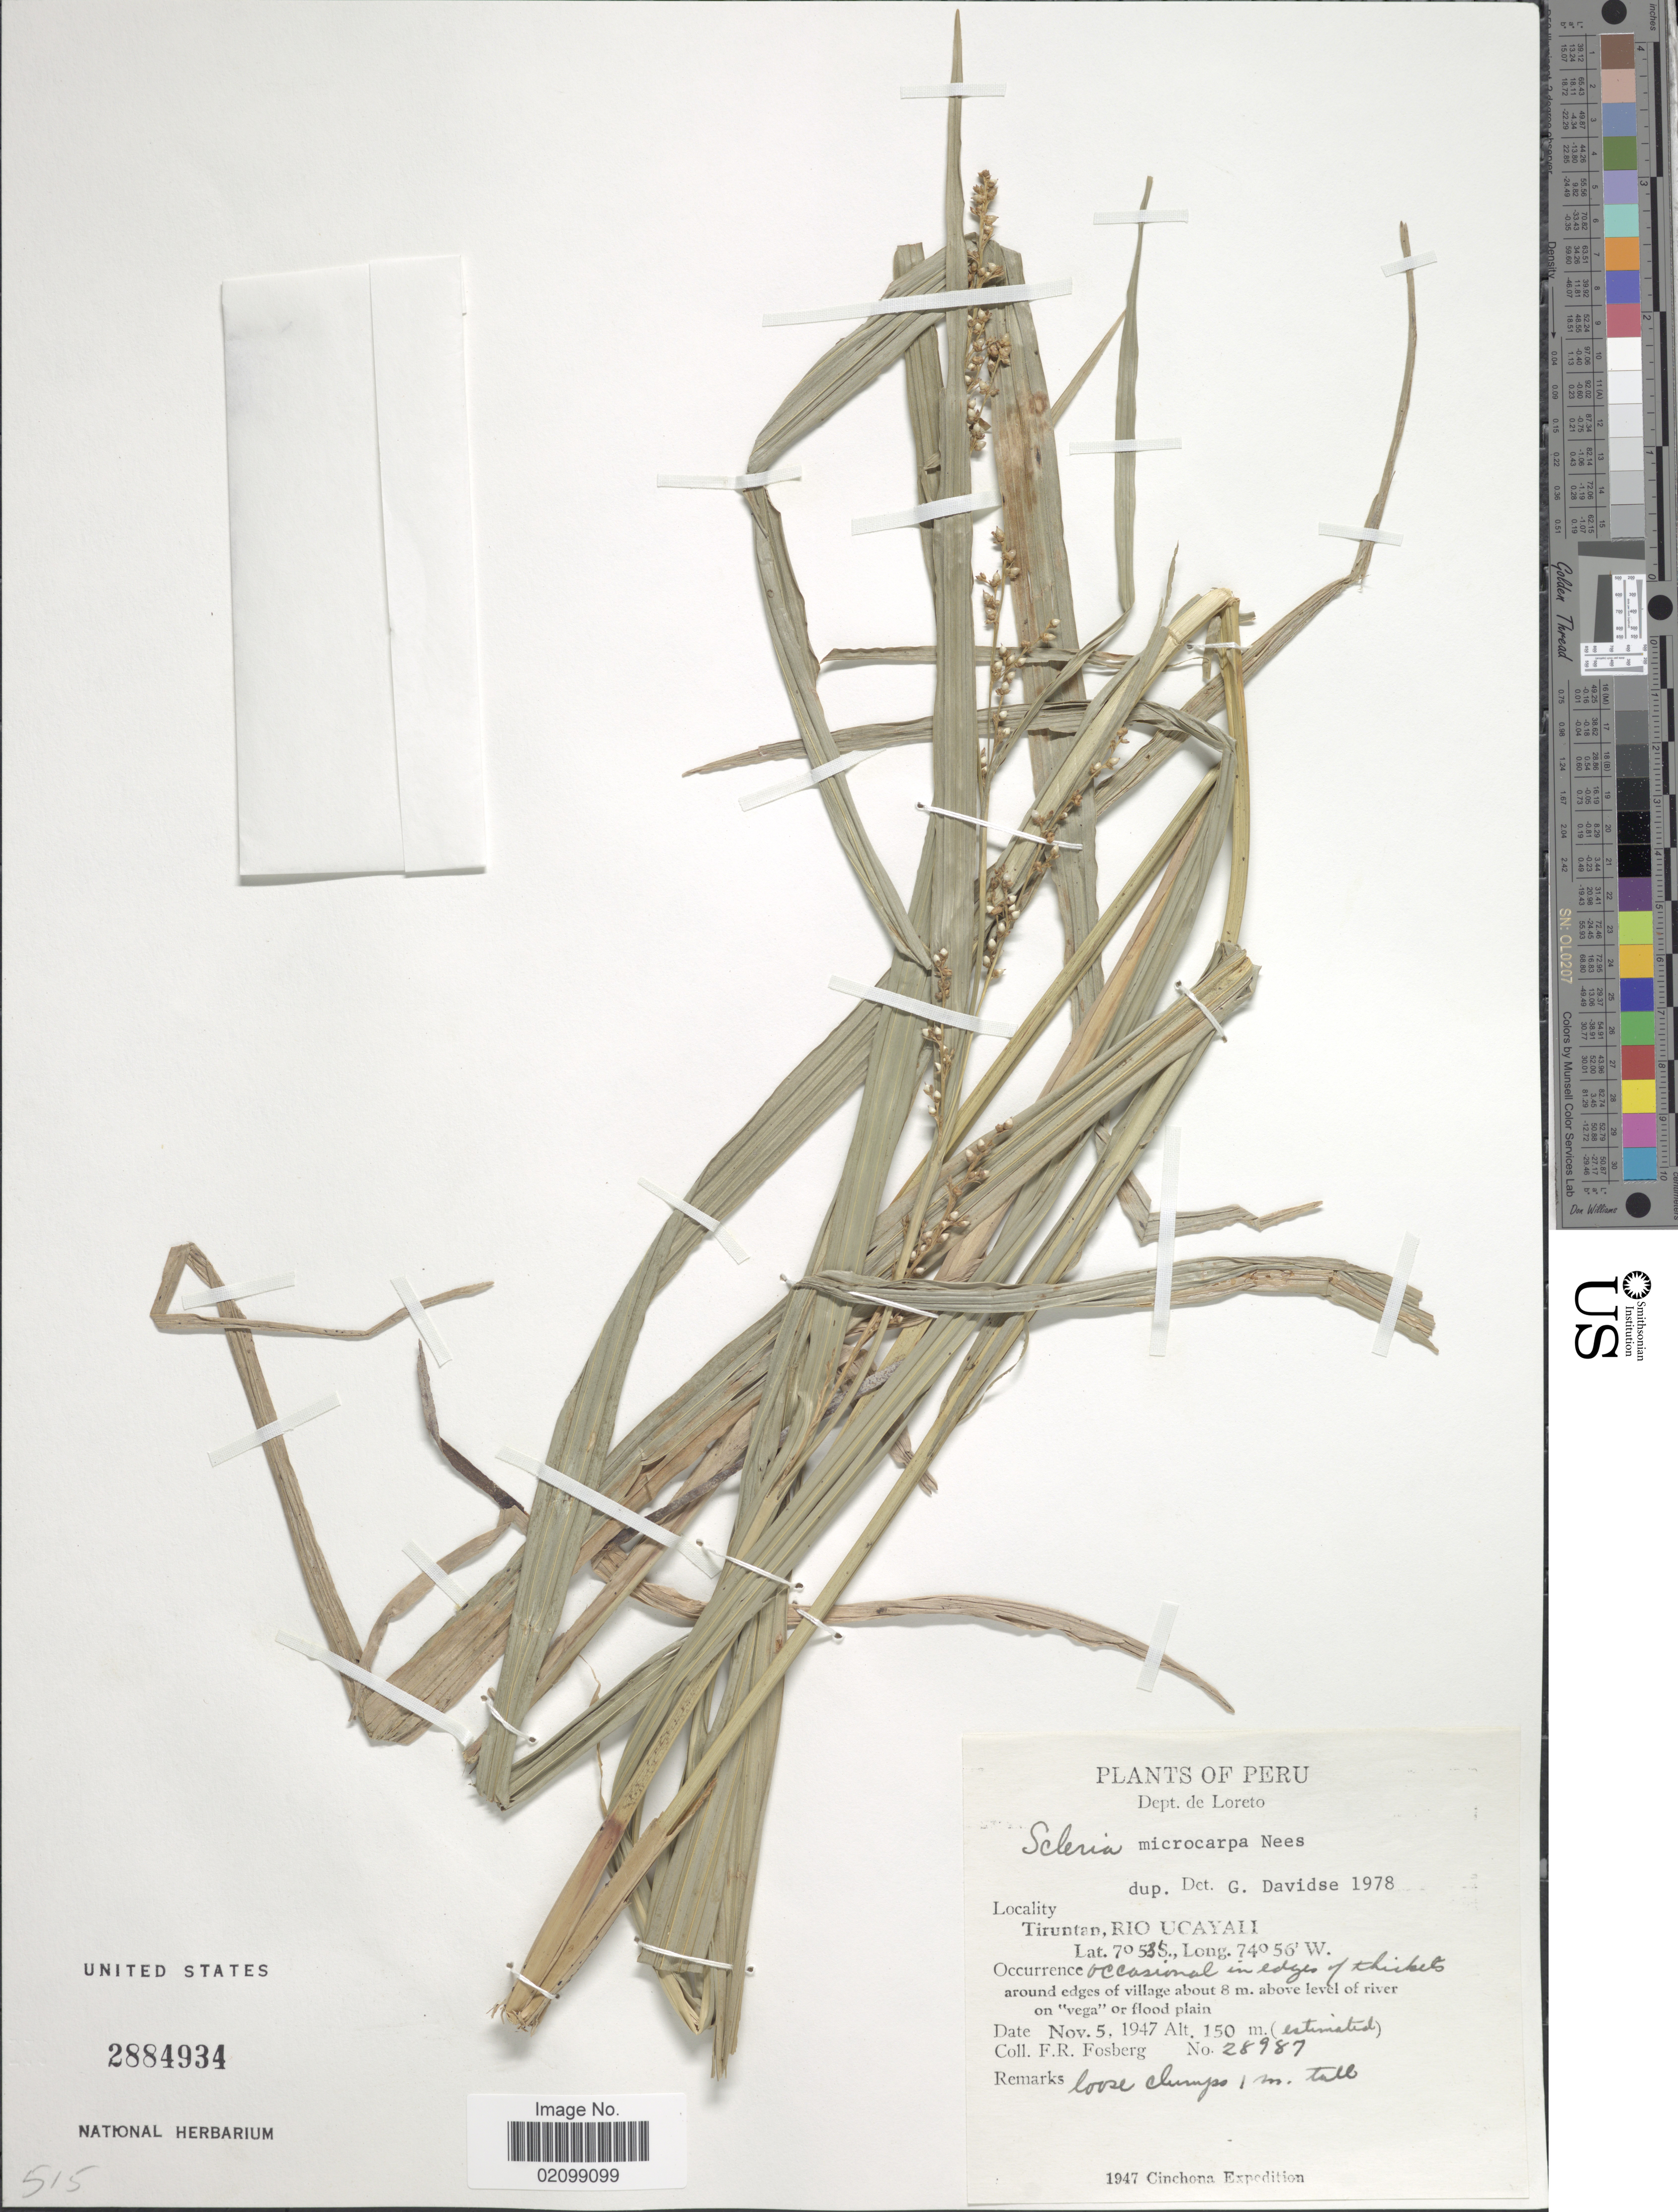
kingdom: Plantae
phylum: Tracheophyta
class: Liliopsida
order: Poales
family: Cyperaceae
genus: Scleria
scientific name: Scleria microcarpa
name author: Nees ex Kunth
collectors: F. R. Fosberg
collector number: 28987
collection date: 1947-11-05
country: Peru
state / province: Loreto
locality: Dept. de Loreto. Tiruntan, Rio Ucayali, Occasional in edges om thicket, around edges of village about 8m. above level of river on "vega"or flood plain.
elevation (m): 150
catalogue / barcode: US 2884934